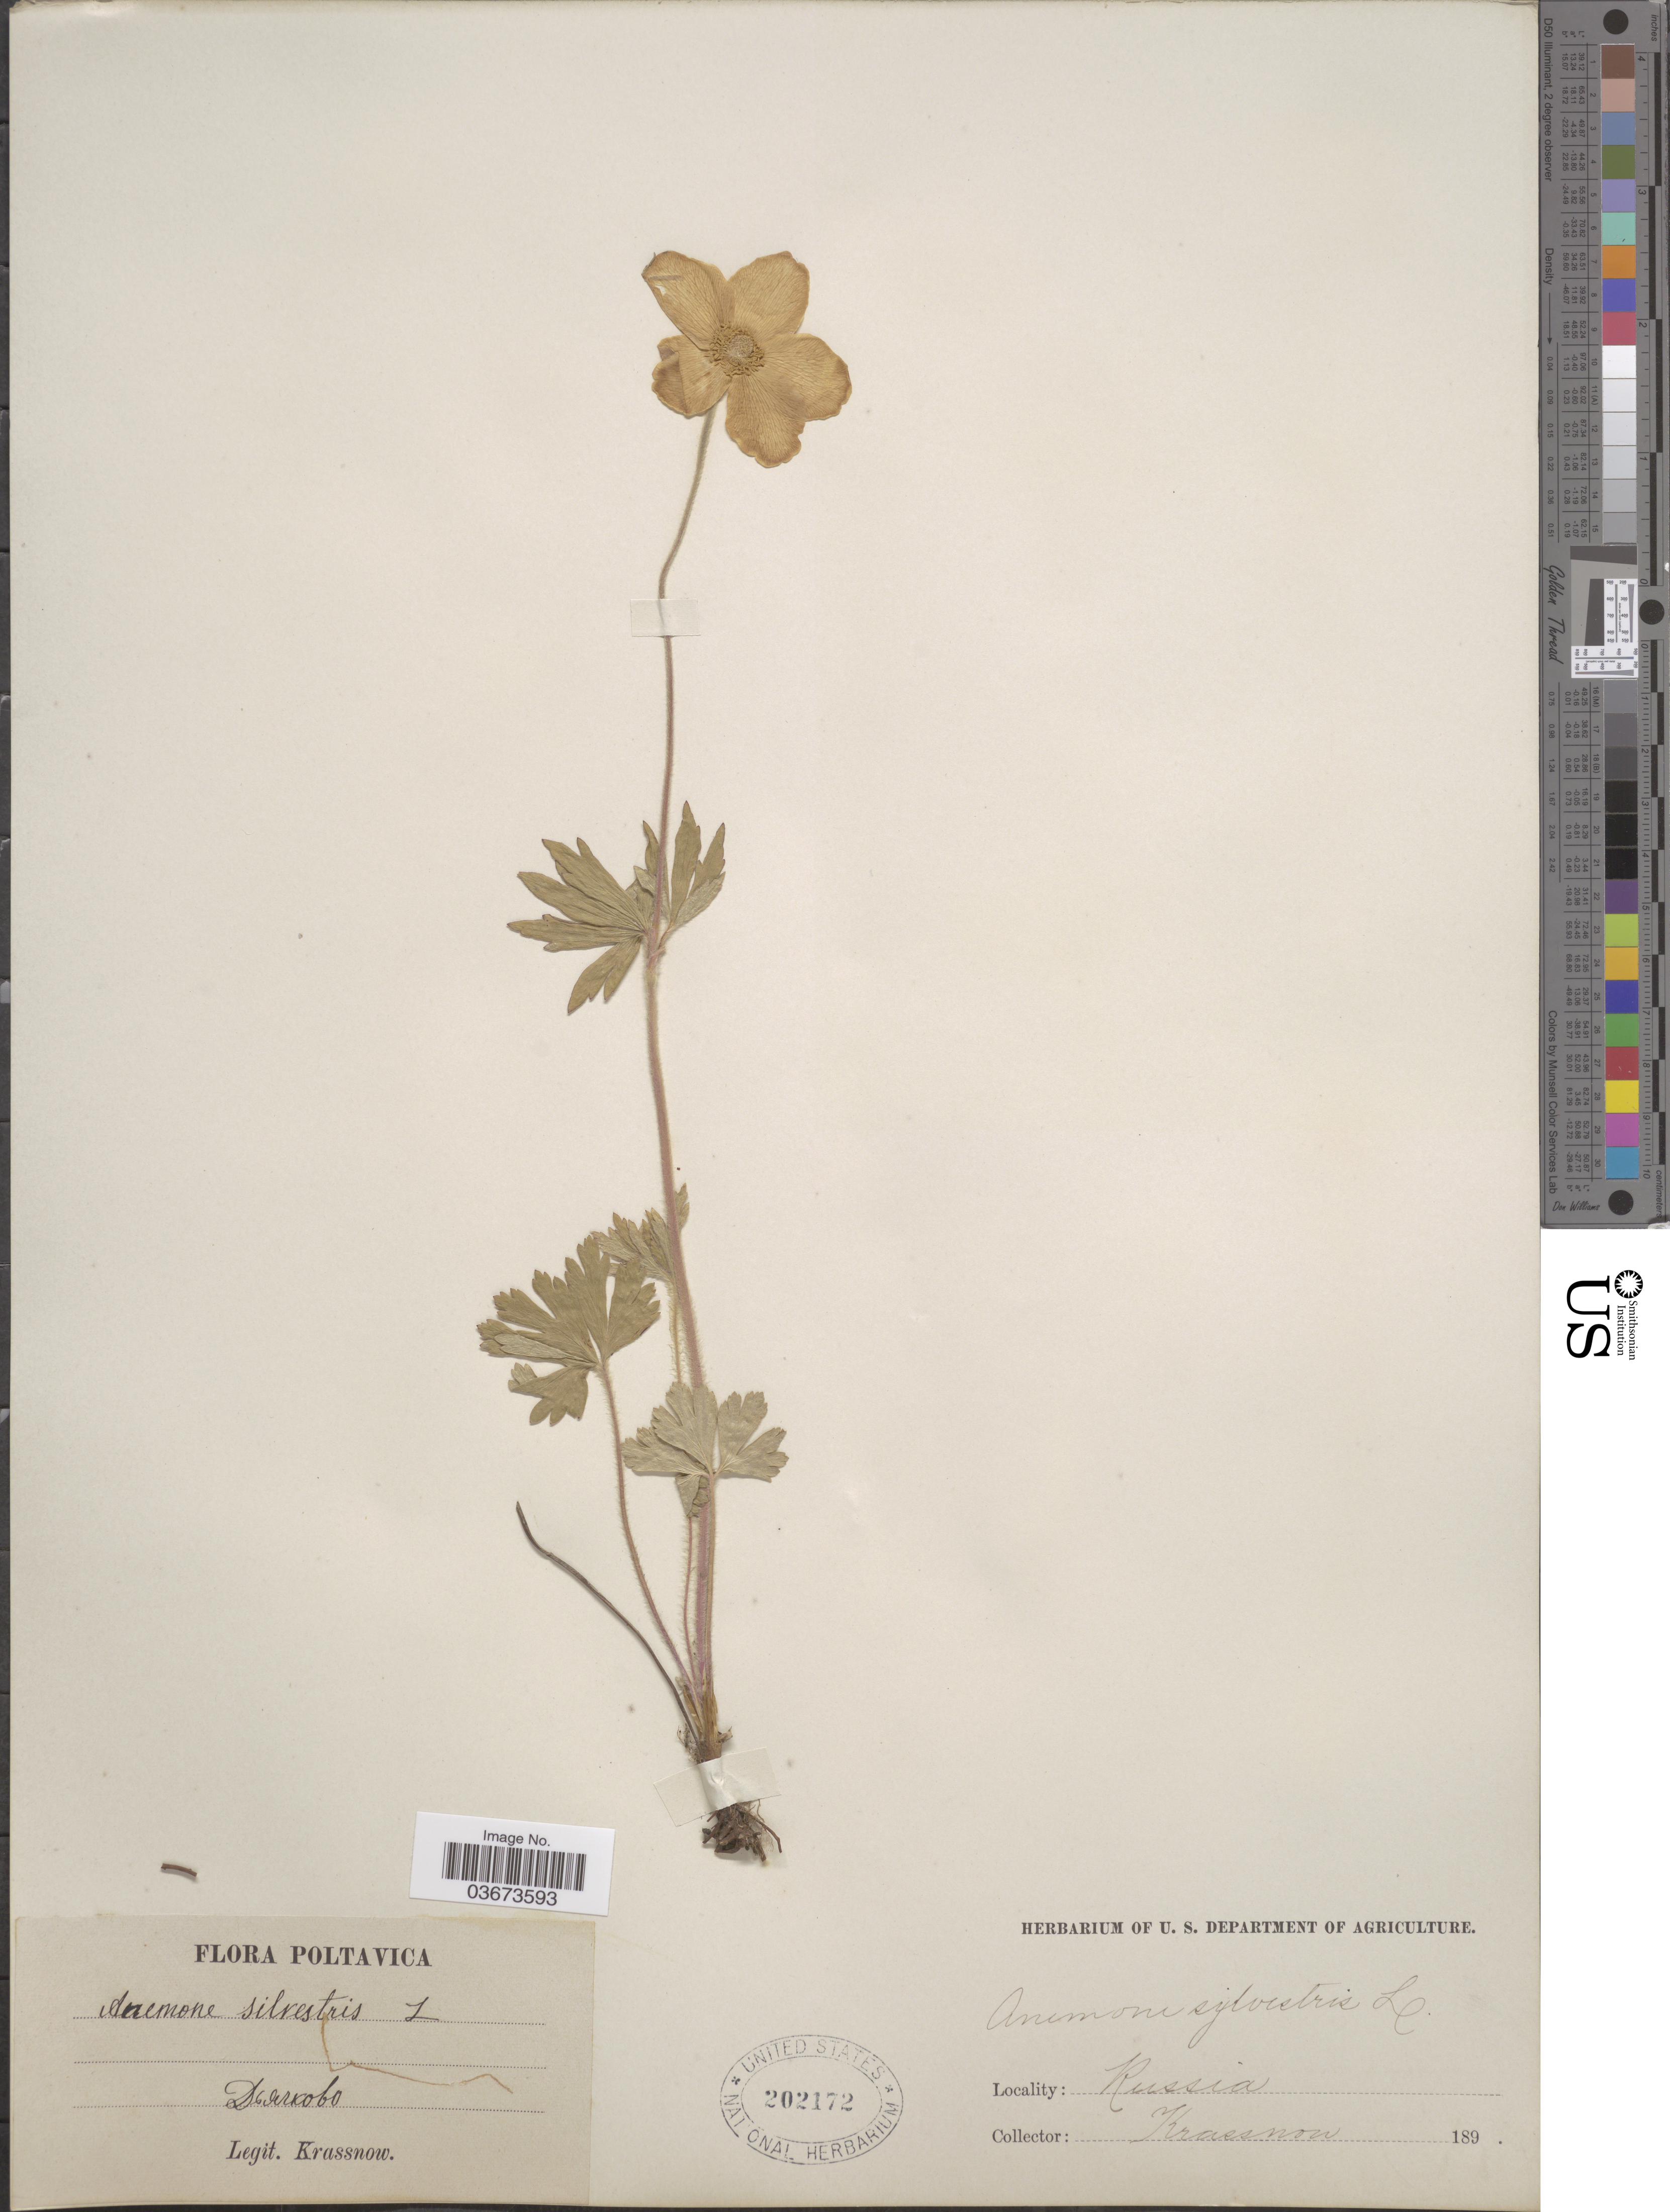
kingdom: Plantae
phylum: Tracheophyta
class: Magnoliopsida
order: Ranunculales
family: Ranunculaceae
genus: Anemone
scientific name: Anemone sylvestris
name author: L.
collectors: -. Krassnow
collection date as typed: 189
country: Ukraine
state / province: Poltava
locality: Dyachkove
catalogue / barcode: US 202172